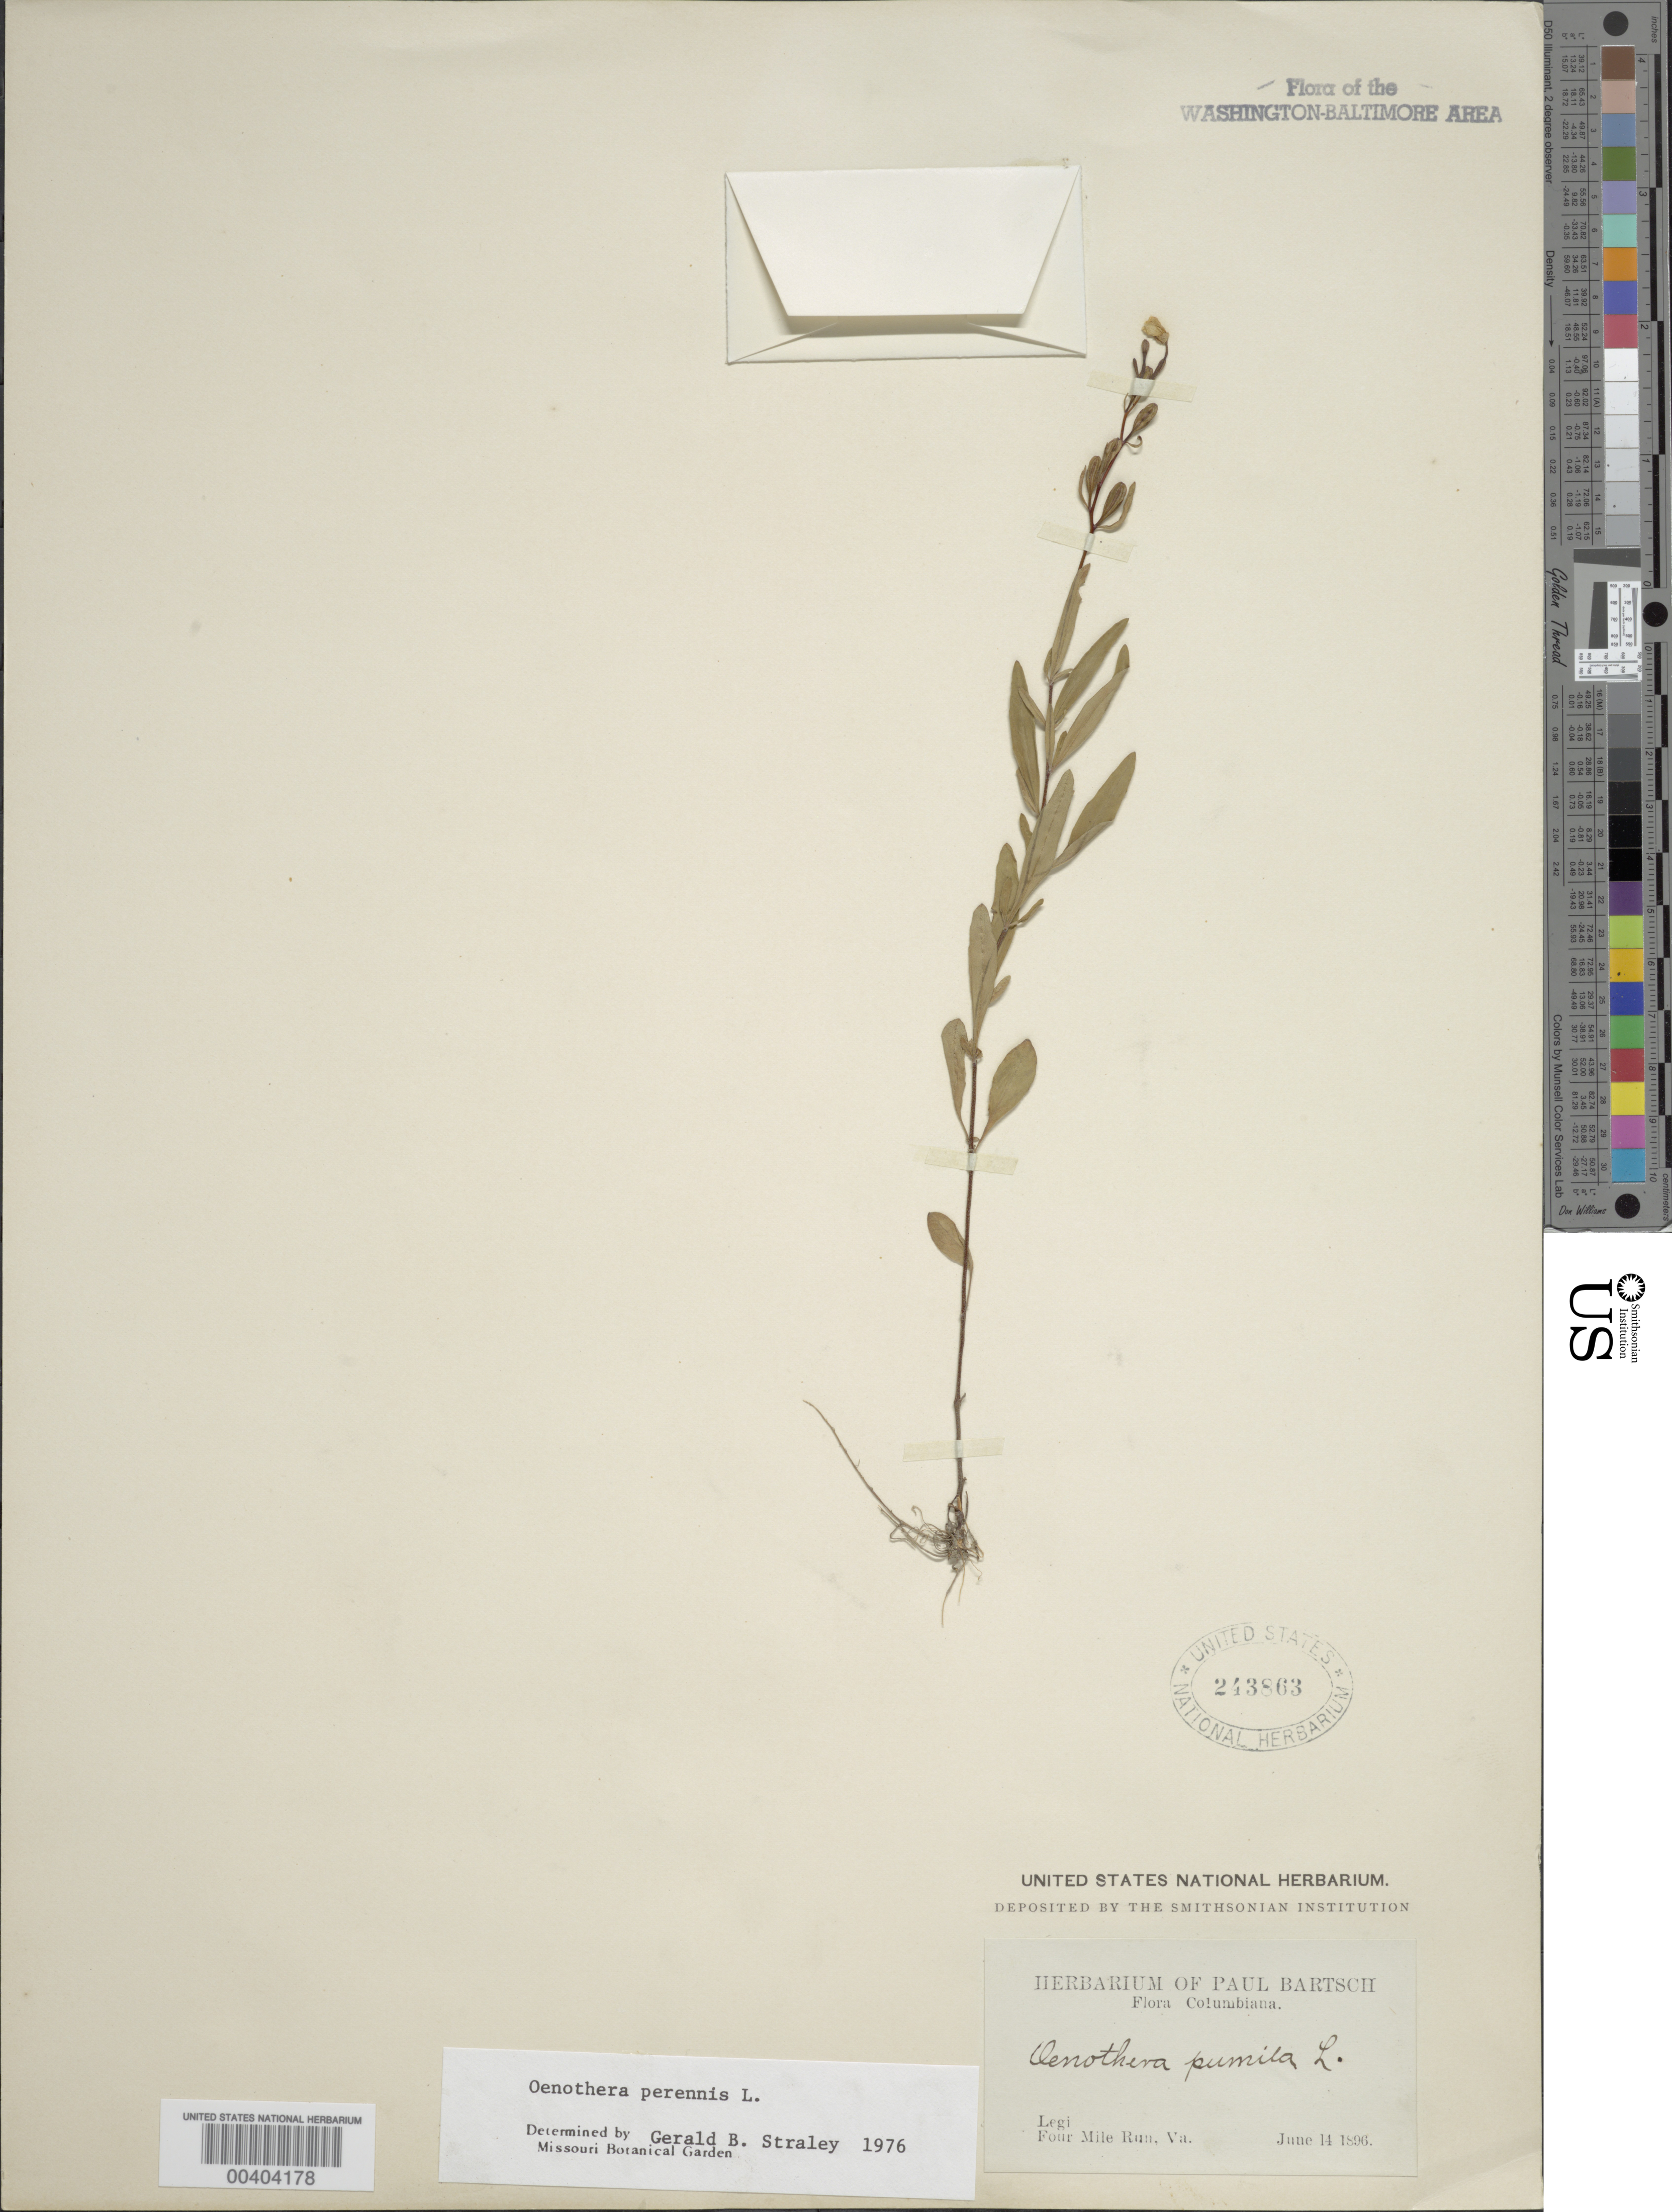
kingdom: Plantae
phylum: Tracheophyta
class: Magnoliopsida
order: Myrtales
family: Onagraceae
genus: Oenothera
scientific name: Oenothera perennis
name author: L.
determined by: Straley, G. B.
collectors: P. Bartsch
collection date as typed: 14 Jun 1896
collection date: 1896-06-14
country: United States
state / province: Virginia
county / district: Arlington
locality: Four Mile Run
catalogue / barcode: US 243863